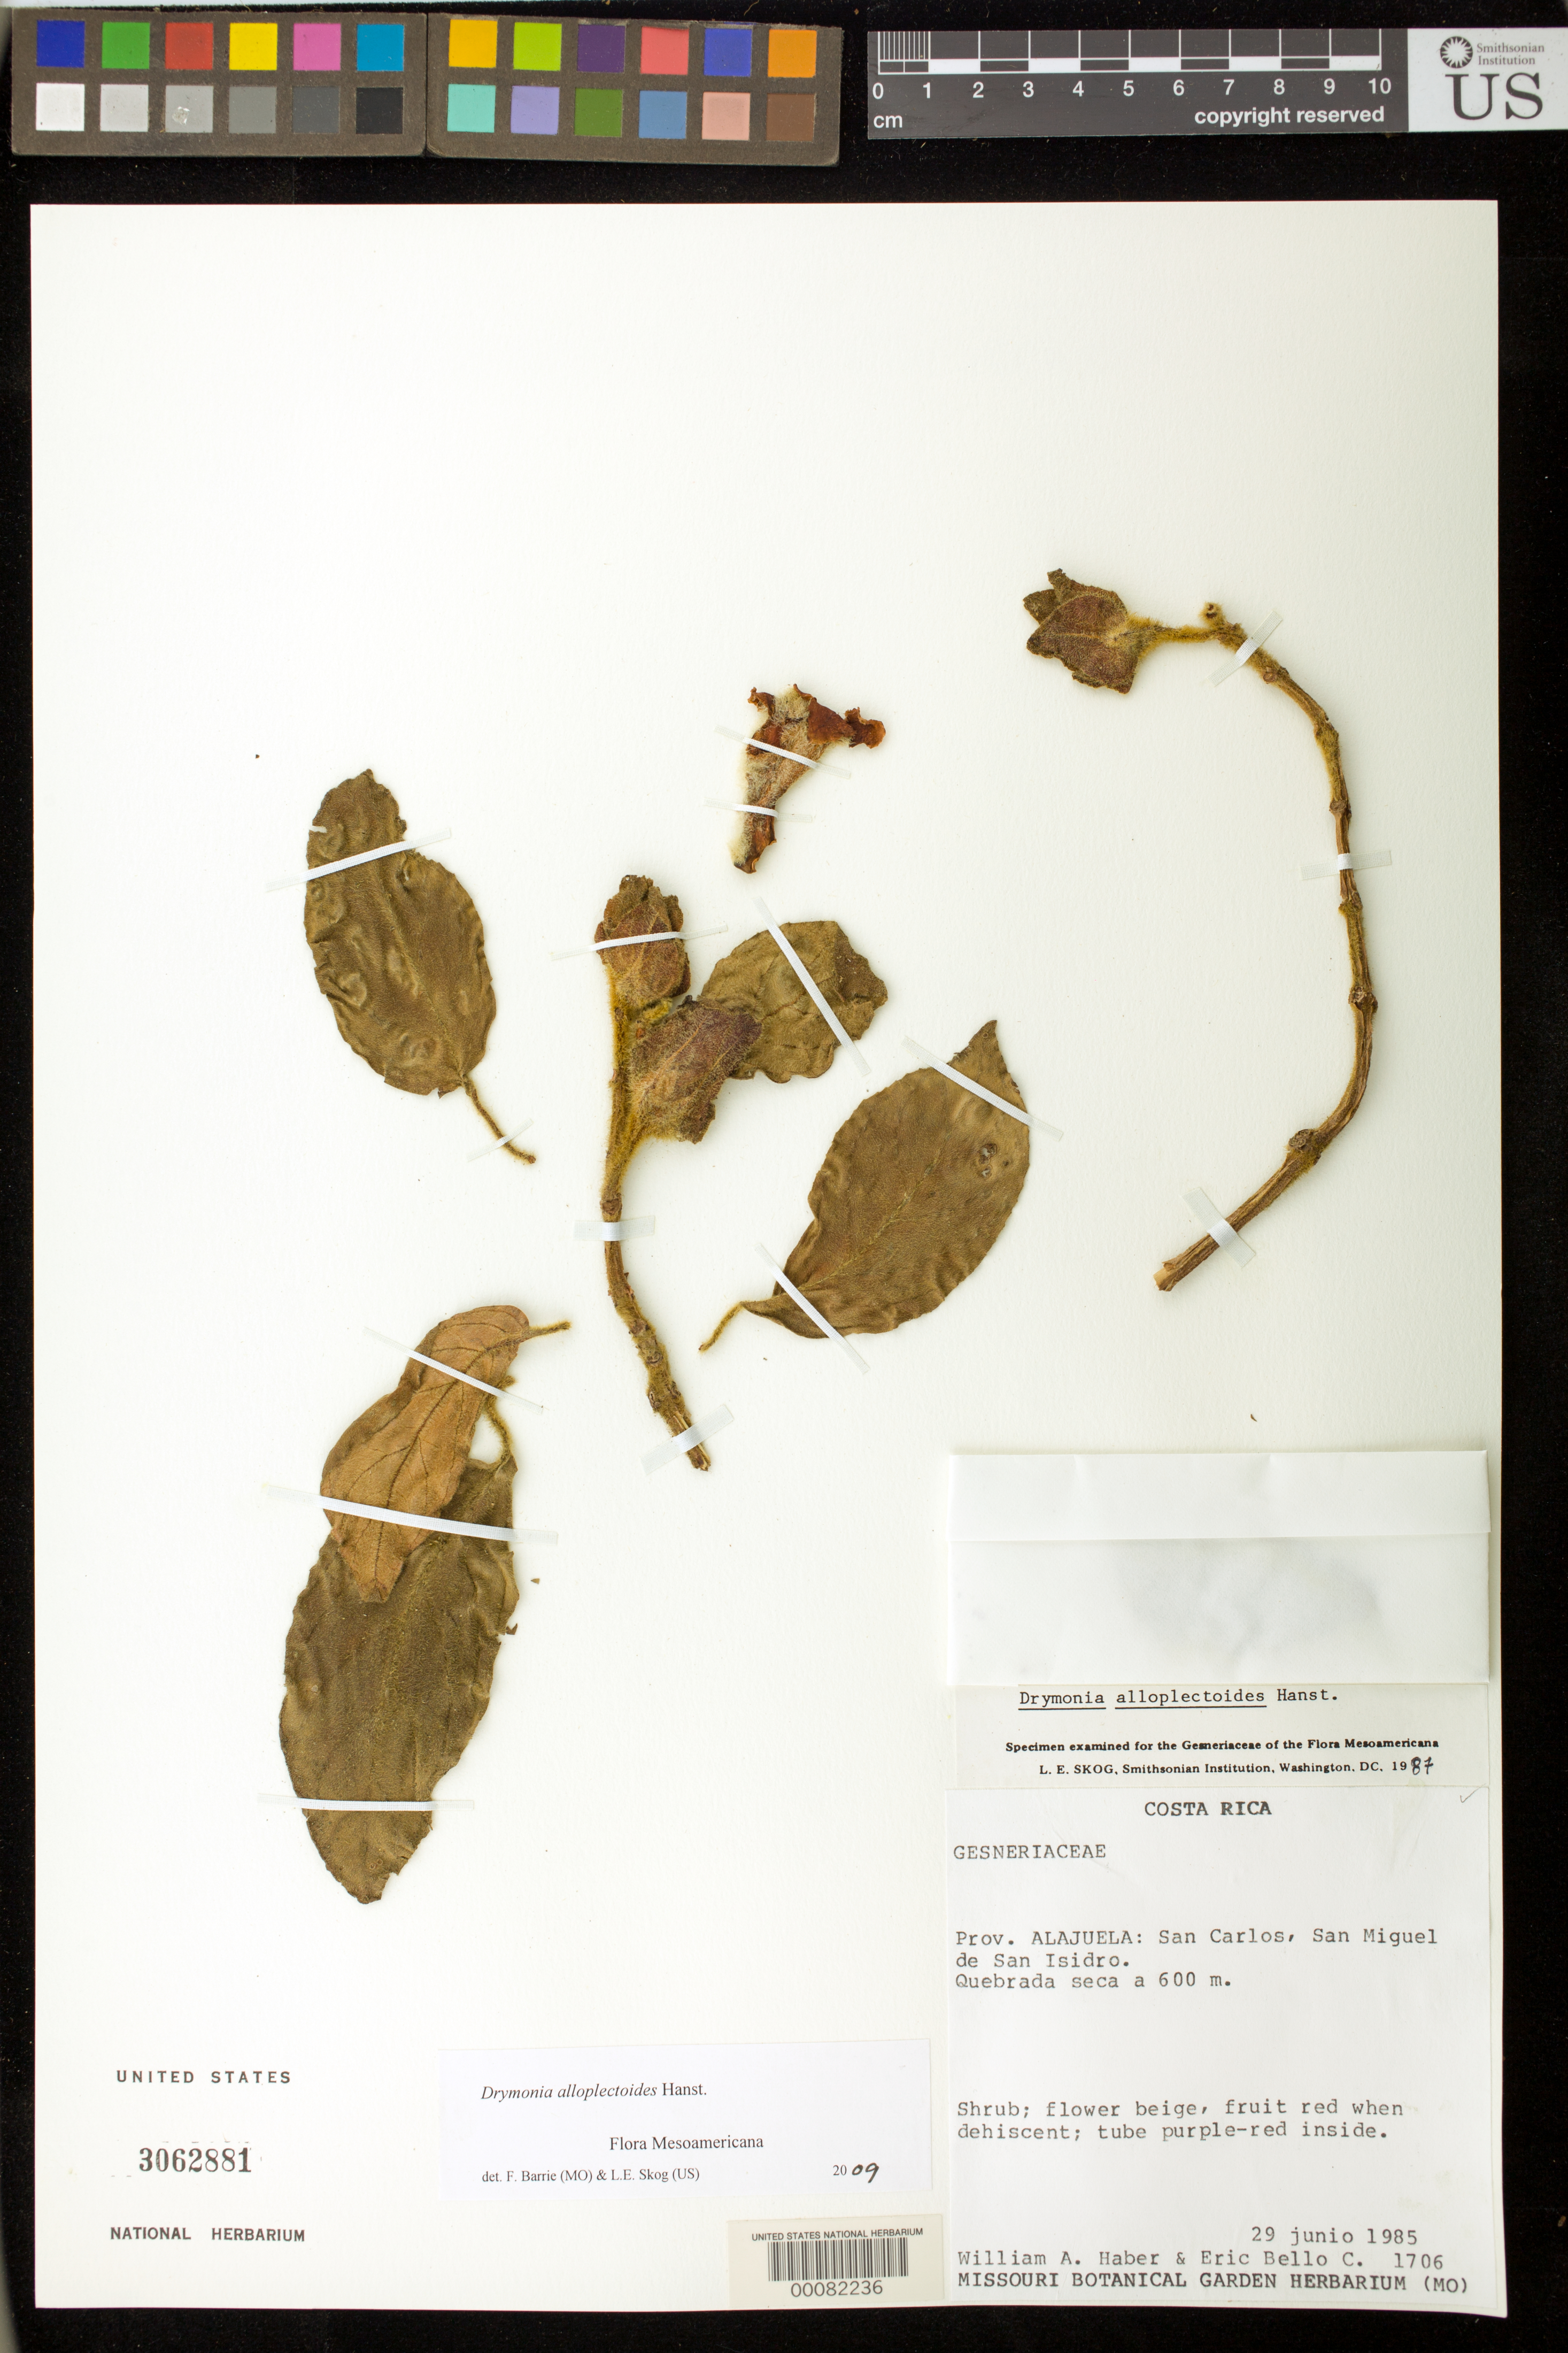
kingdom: Plantae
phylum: Tracheophyta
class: Magnoliopsida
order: Lamiales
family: Gesneriaceae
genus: Drymonia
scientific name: Drymonia alloplectoides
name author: Hanst.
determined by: Skog, Laurence E.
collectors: W. A. Haber & E. Bello C.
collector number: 1706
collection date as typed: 29 Jun 1985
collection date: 1985-06-29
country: Costa Rica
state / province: Alajuela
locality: San Carlos, San Miguel de San Isidro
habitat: Quebrada seca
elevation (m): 600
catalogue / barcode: US 3062881